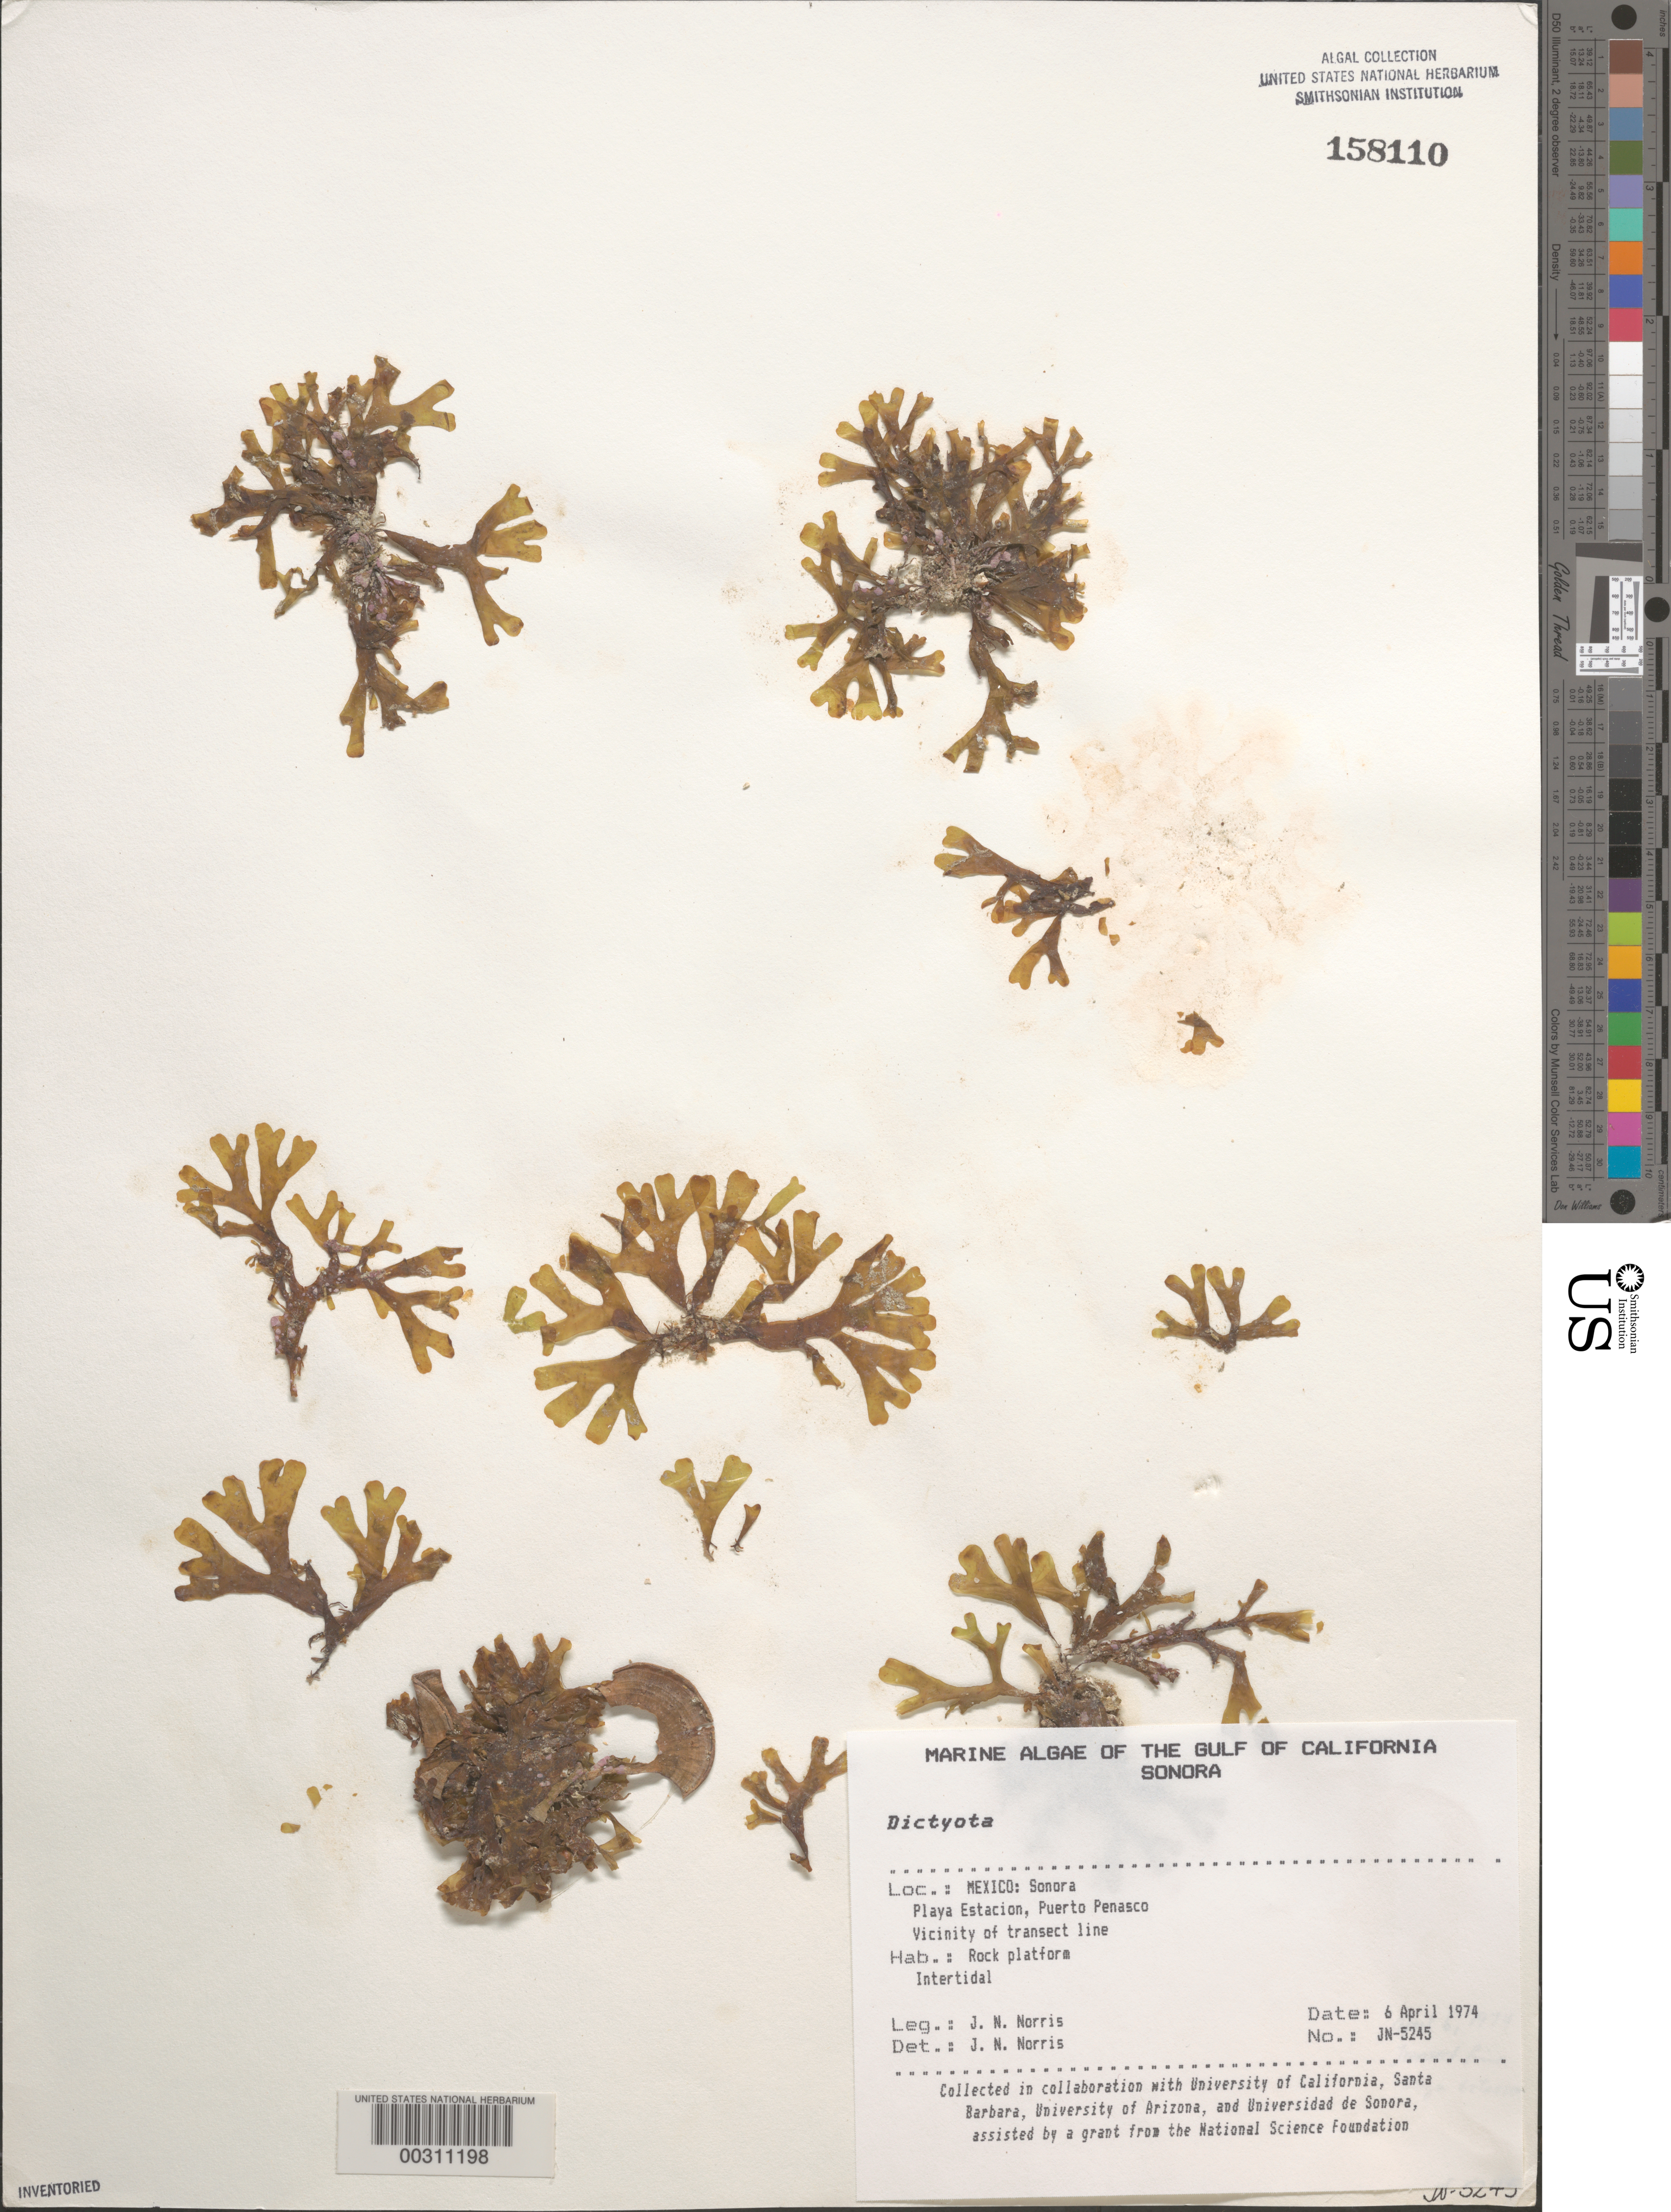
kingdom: Chromista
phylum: Ochrophyta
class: Phaeophyceae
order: Dictyotales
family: Dictyotaceae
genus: Dictyota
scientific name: Dictyota sp.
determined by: Norris, James N.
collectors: J. N. Norris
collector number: JN-5245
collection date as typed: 06 Apr 1974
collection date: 1974-04-06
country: Mexico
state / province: Sonora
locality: Playa Estacion, Puerto Penasco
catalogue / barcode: US 158110